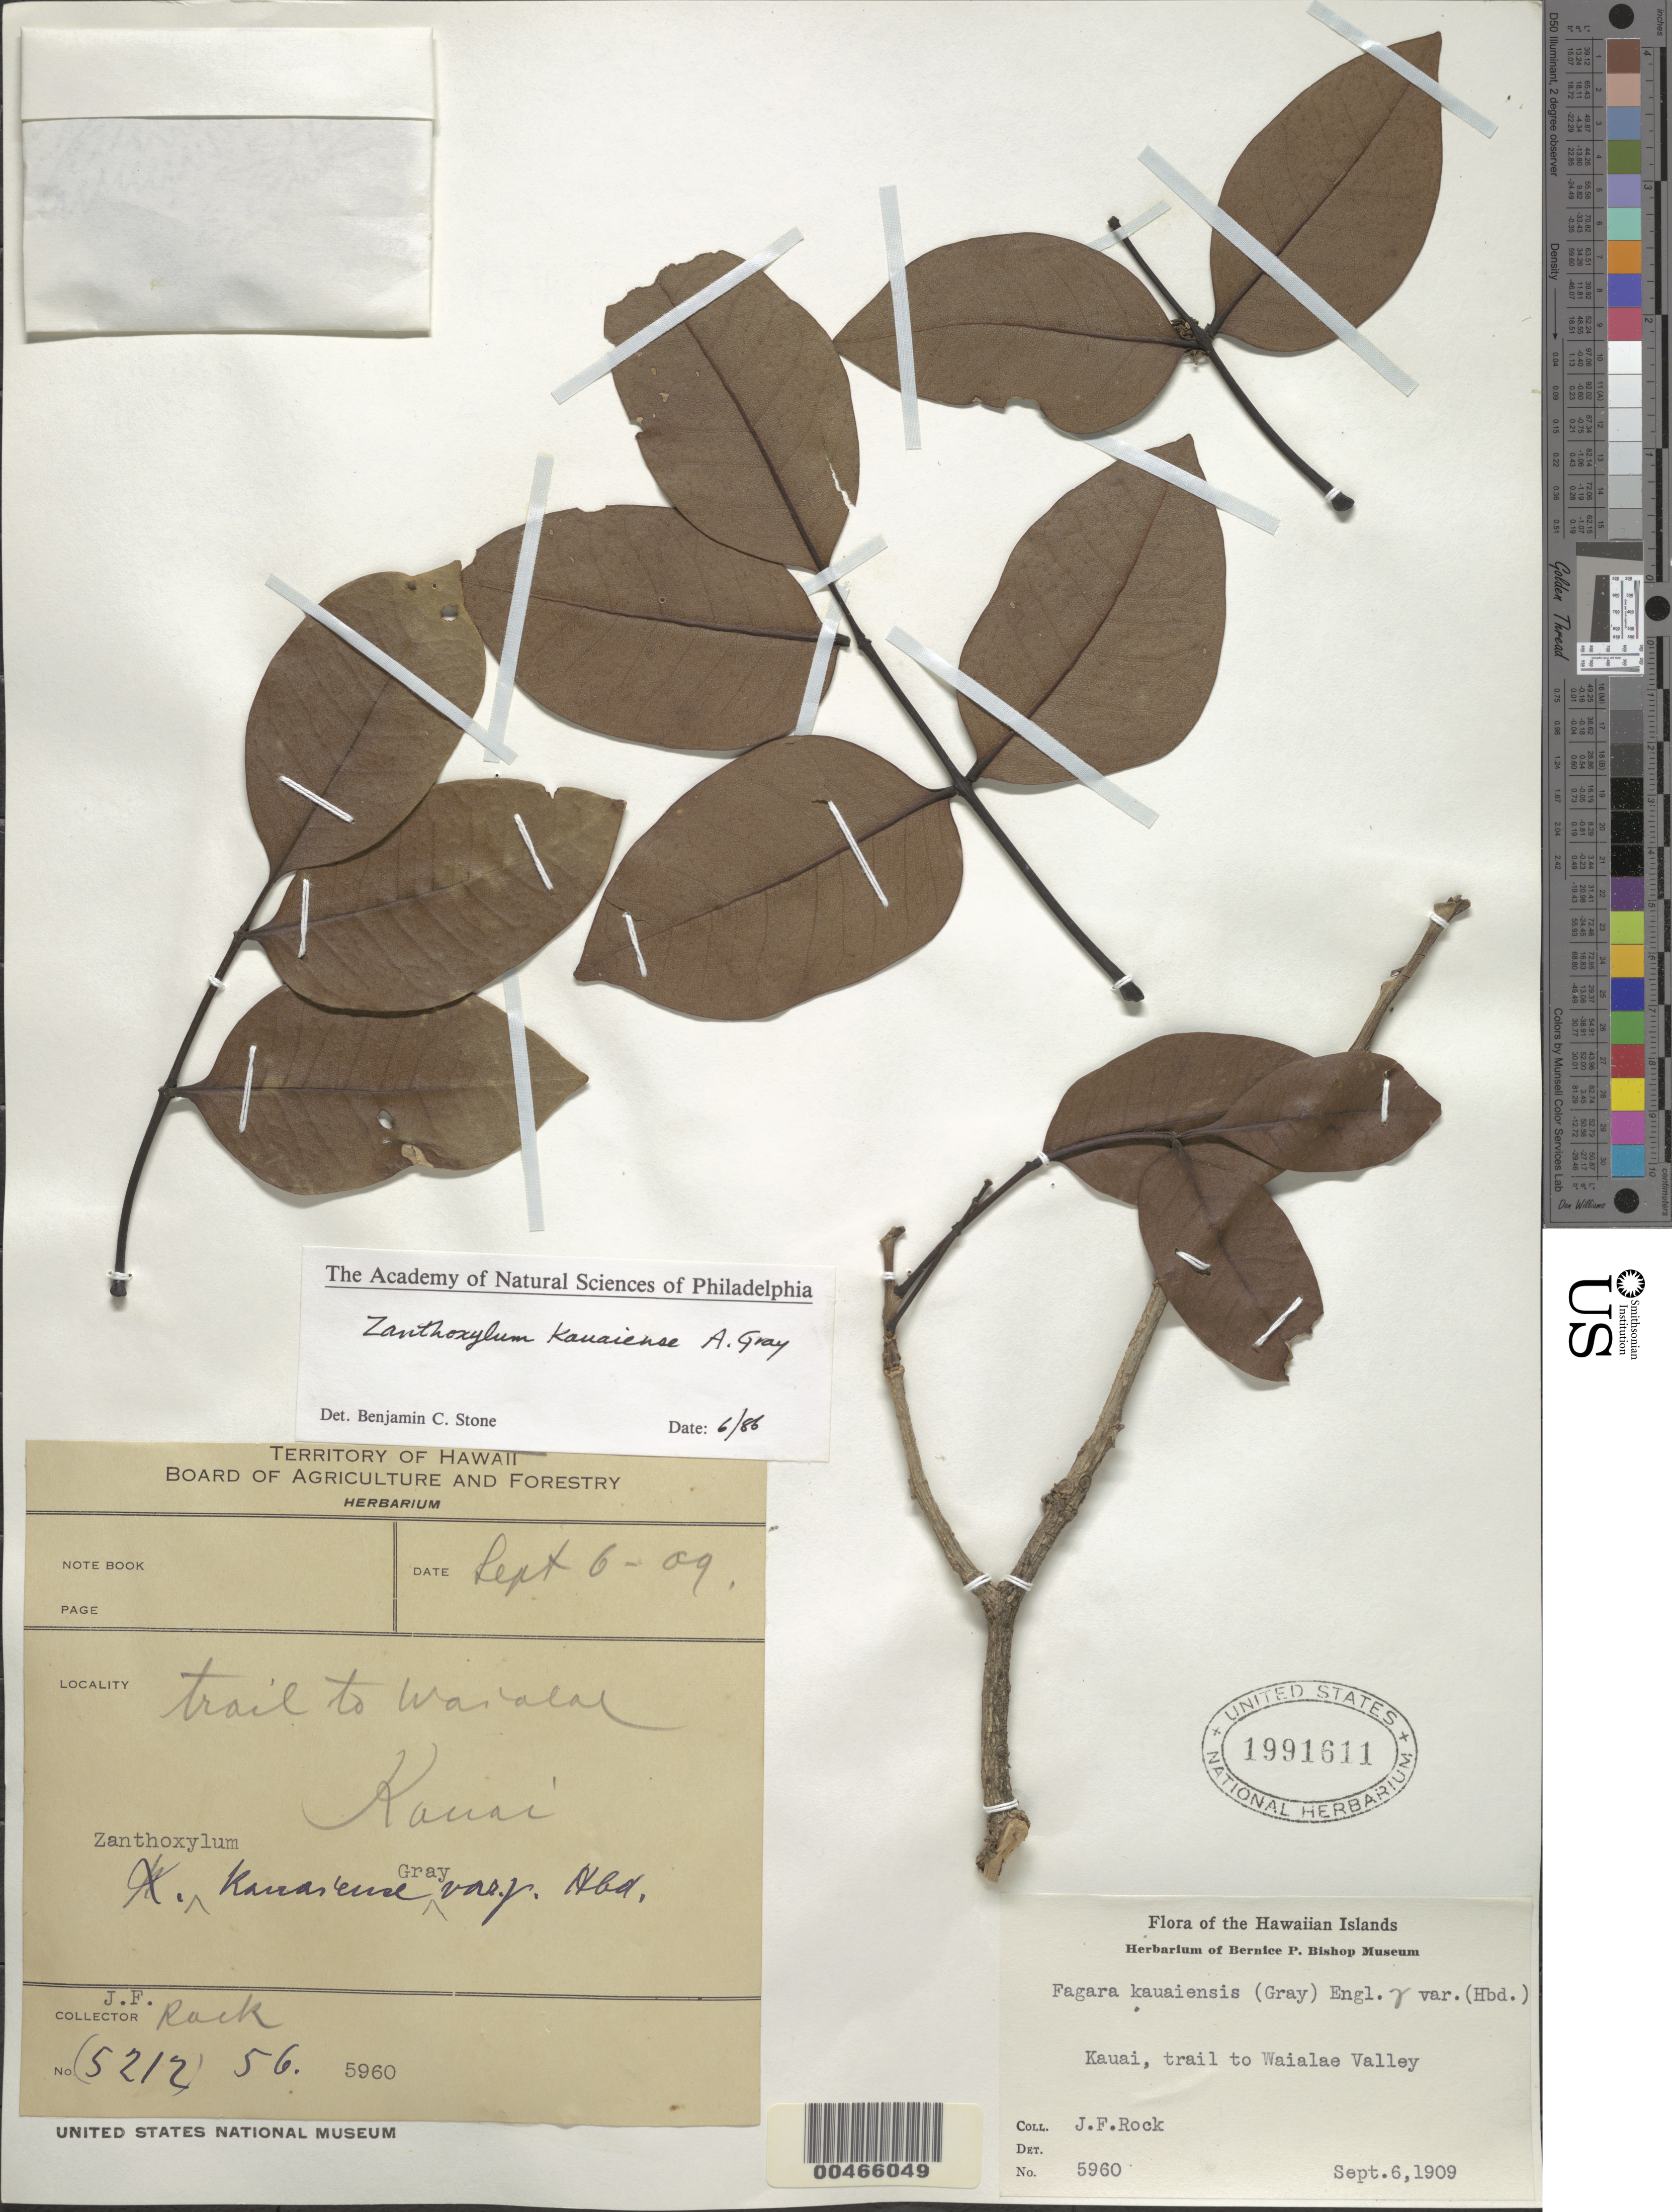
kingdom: Plantae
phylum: Tracheophyta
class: Magnoliopsida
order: Sapindales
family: Rutaceae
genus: Zanthoxylum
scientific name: Zanthoxylum kauaense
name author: A. Gray in Wilkes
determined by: Wagner, W. L., (BOT), Smithsonian Institution - National Museum of Natural History (UNITED STATES)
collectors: J. F. Rock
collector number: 5980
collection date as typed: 6 Sep 1909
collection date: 1909-09-06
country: United States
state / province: Hawaii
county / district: Kauai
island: Kaua'i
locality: trail to Waialae Valley.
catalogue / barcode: US 1991611